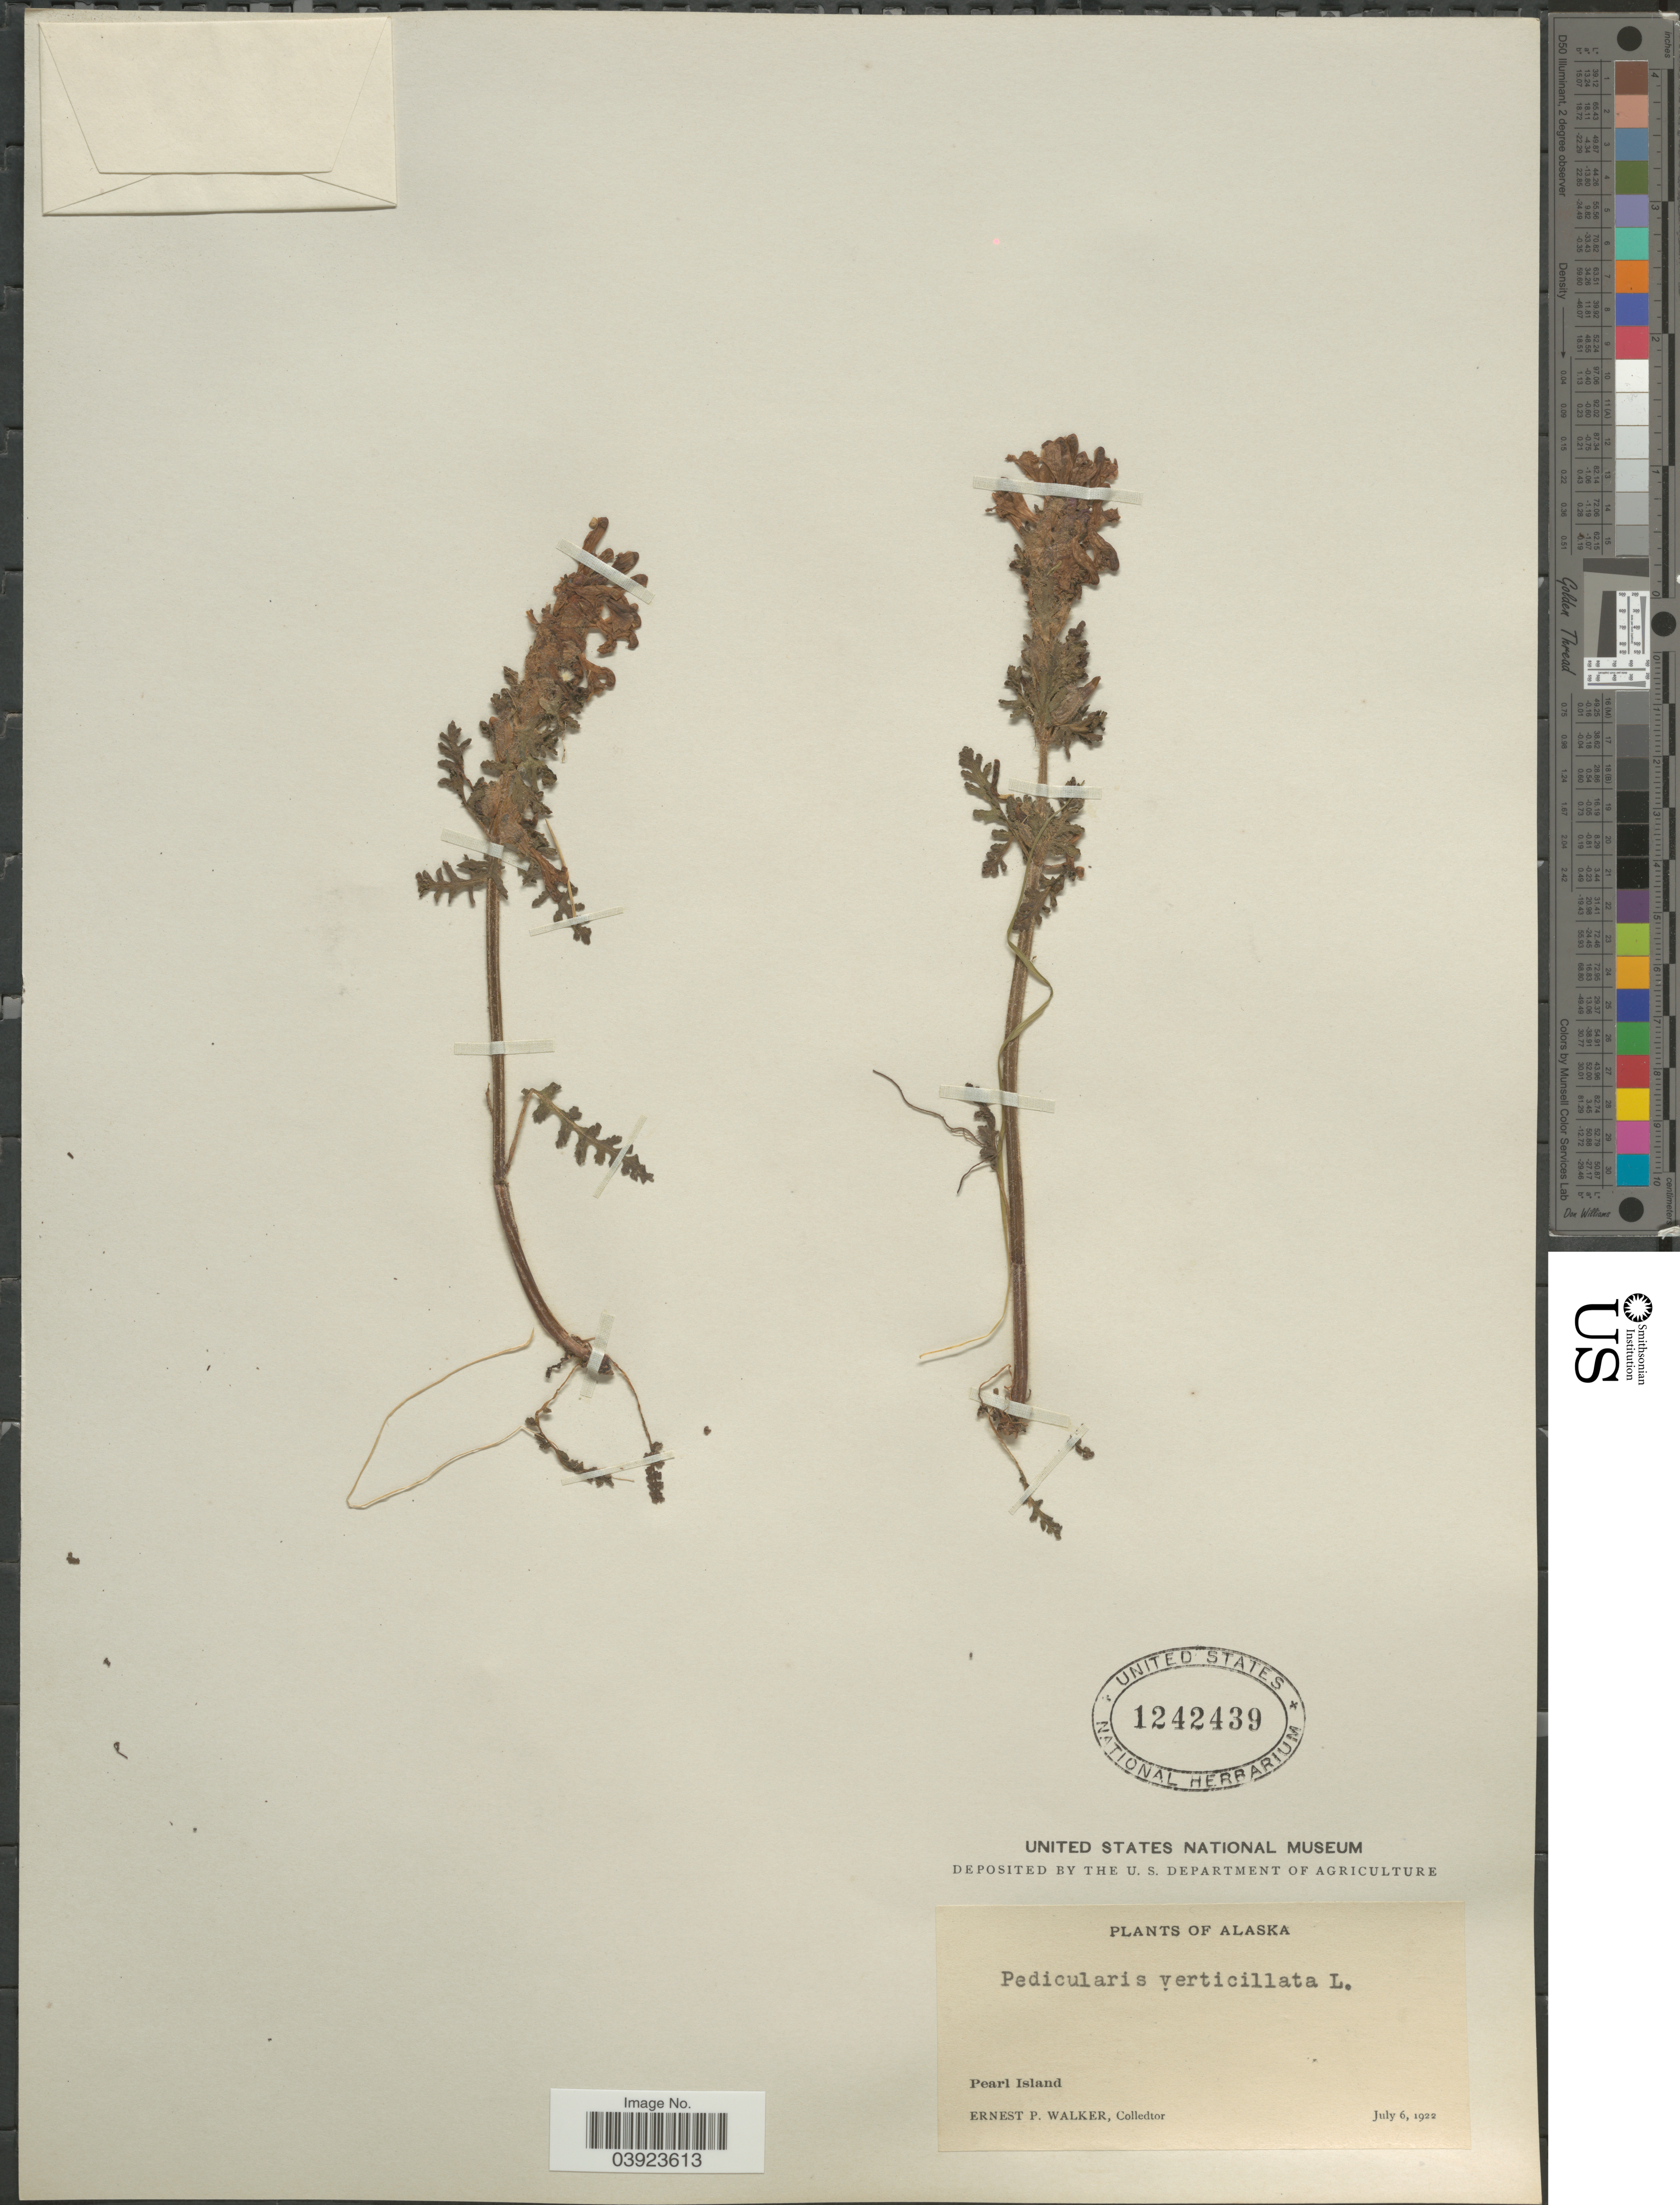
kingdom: Plantae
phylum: Tracheophyta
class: Magnoliopsida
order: Lamiales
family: Orobanchaceae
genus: Pedicularis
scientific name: Pedicularis verticillata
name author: L.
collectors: E. P. Walker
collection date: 1922-07-06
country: United States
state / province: Alaska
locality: Pearl Island.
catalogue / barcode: US 1242439